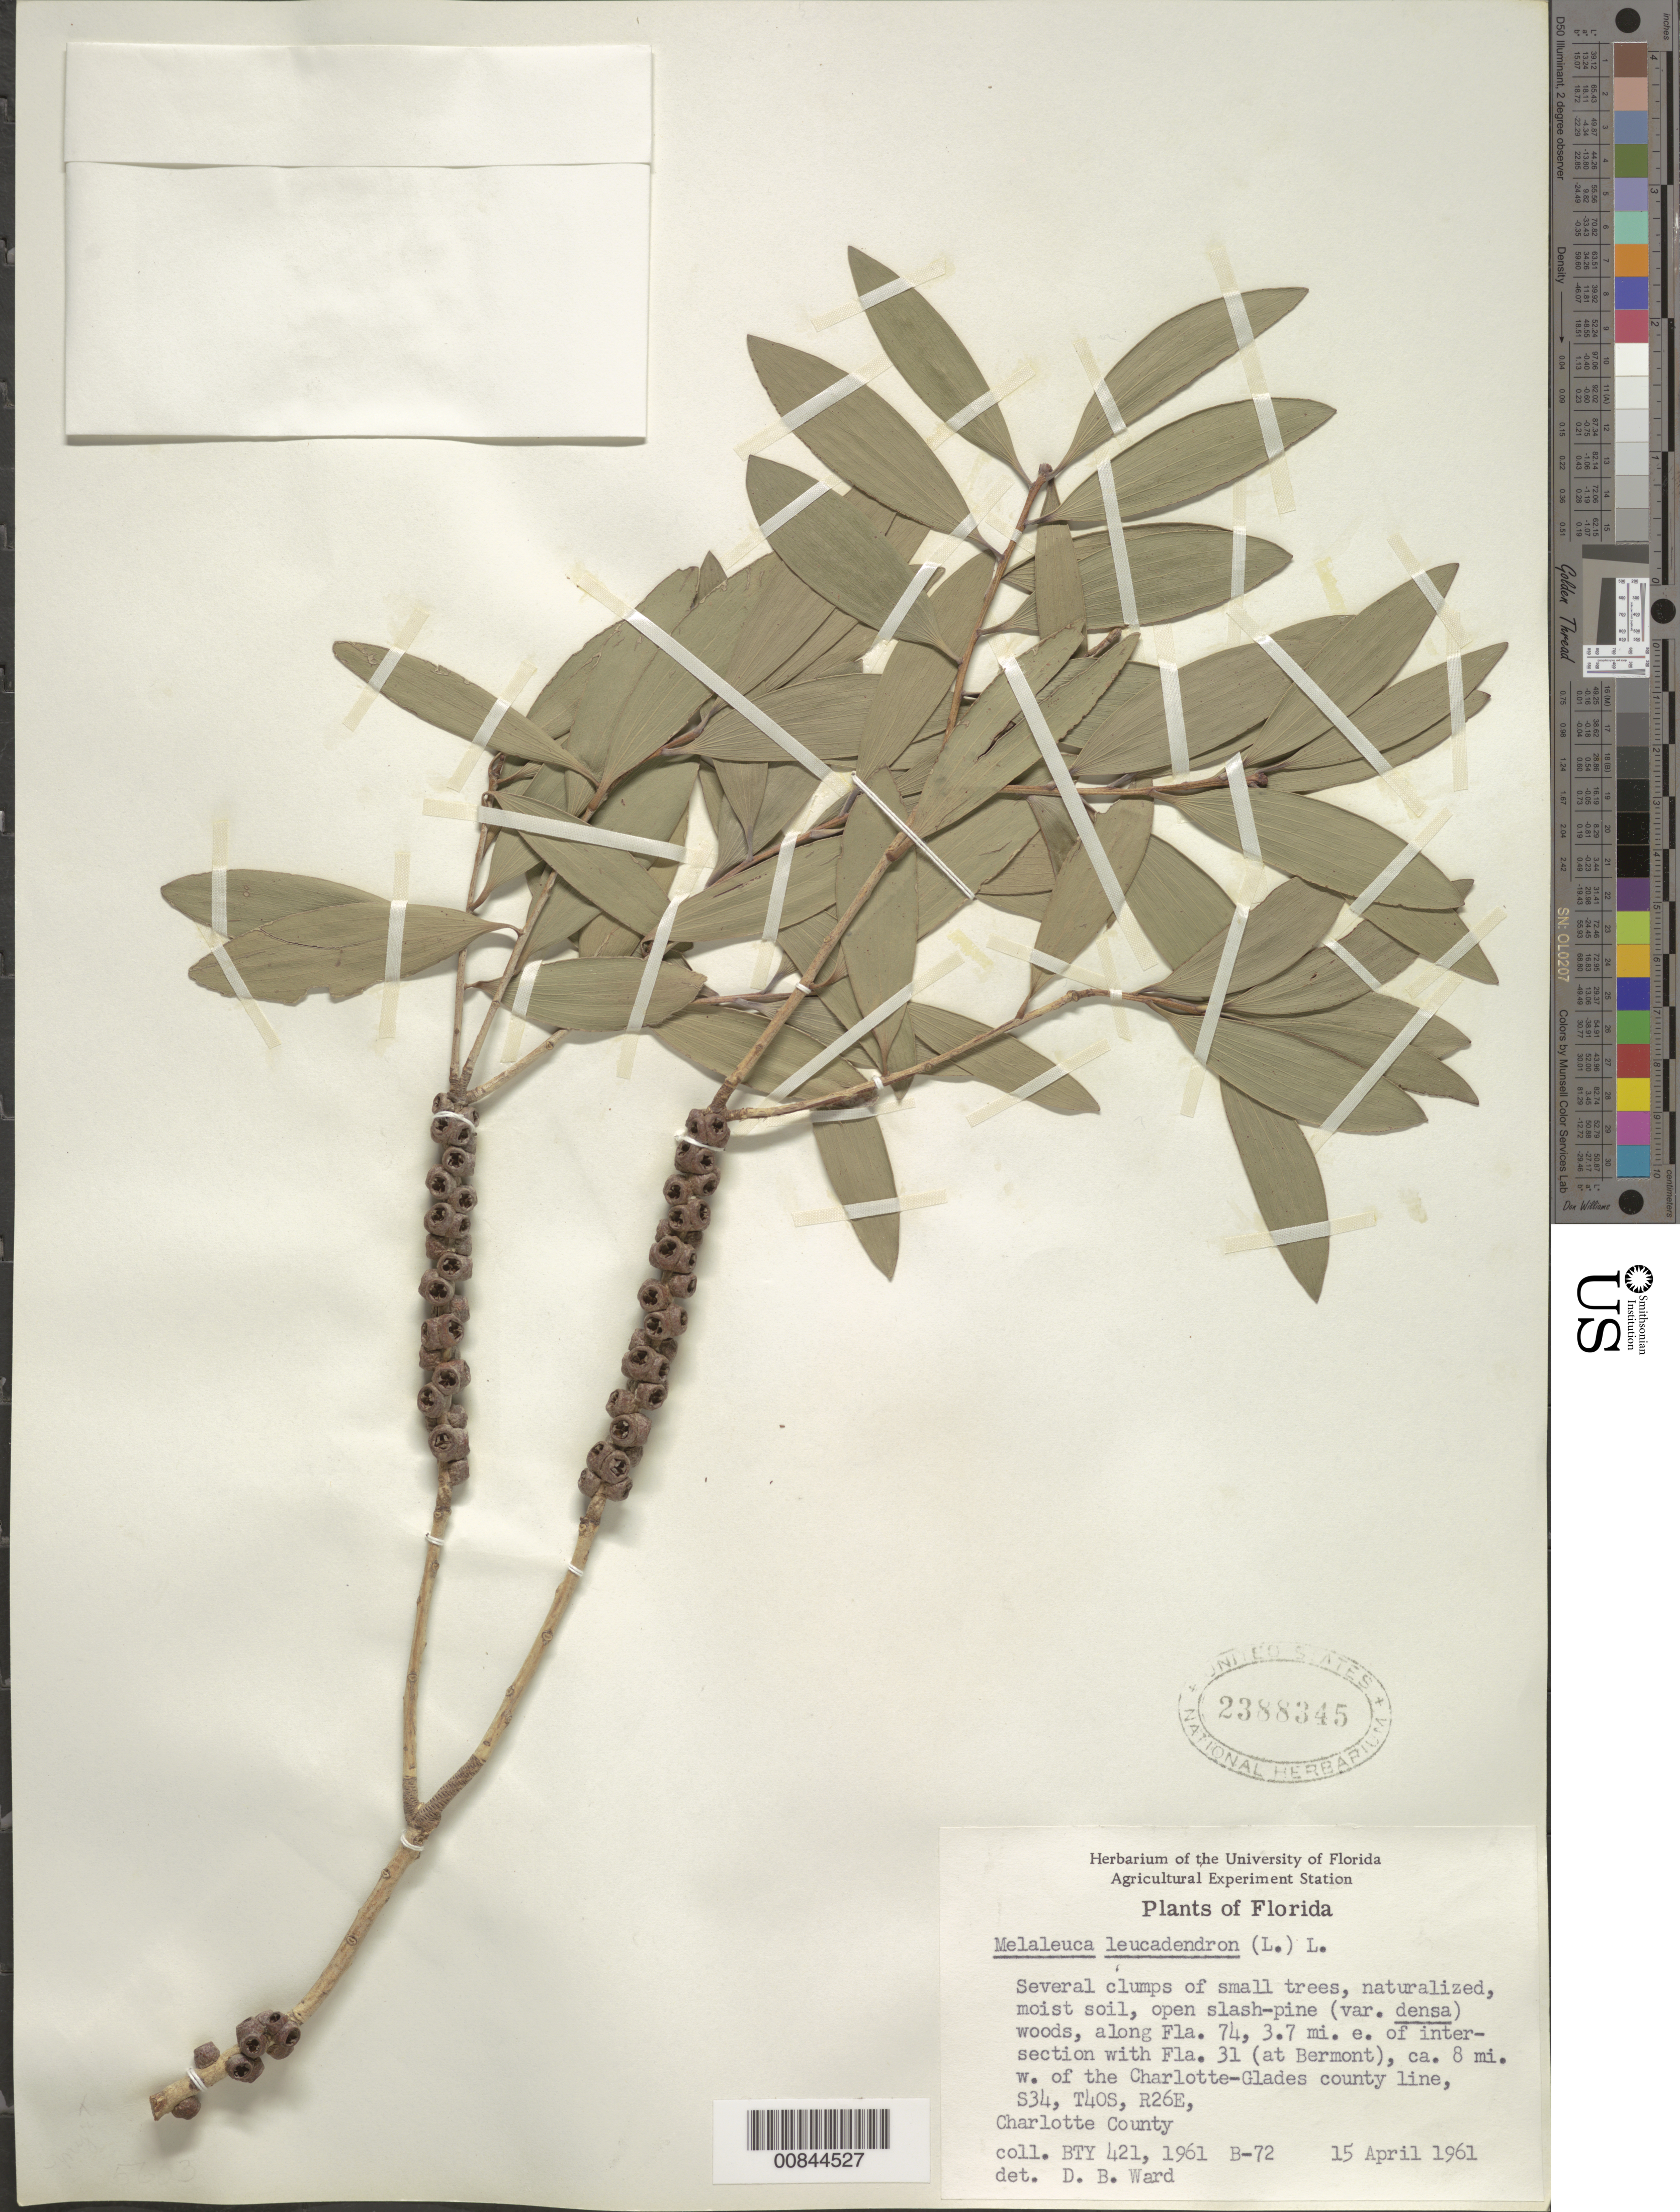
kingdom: Plantae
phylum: Tracheophyta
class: Magnoliopsida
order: Myrtales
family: Myrtaceae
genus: Melaleuca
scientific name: Melaleuca leucadendra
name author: (L.) L.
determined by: Ward, D. B.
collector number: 421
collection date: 1961-04-15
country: United States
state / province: Florida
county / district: Charlotte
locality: Fla. 74, 3.7 miles E of intersection with Fla.31 (at Bermont), about 8 miles W of the Charlotte-Glades county line.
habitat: Moist soil, open slash-pine (var. densa) woods.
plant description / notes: Collector listed as: "BTY"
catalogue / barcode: US 2388345